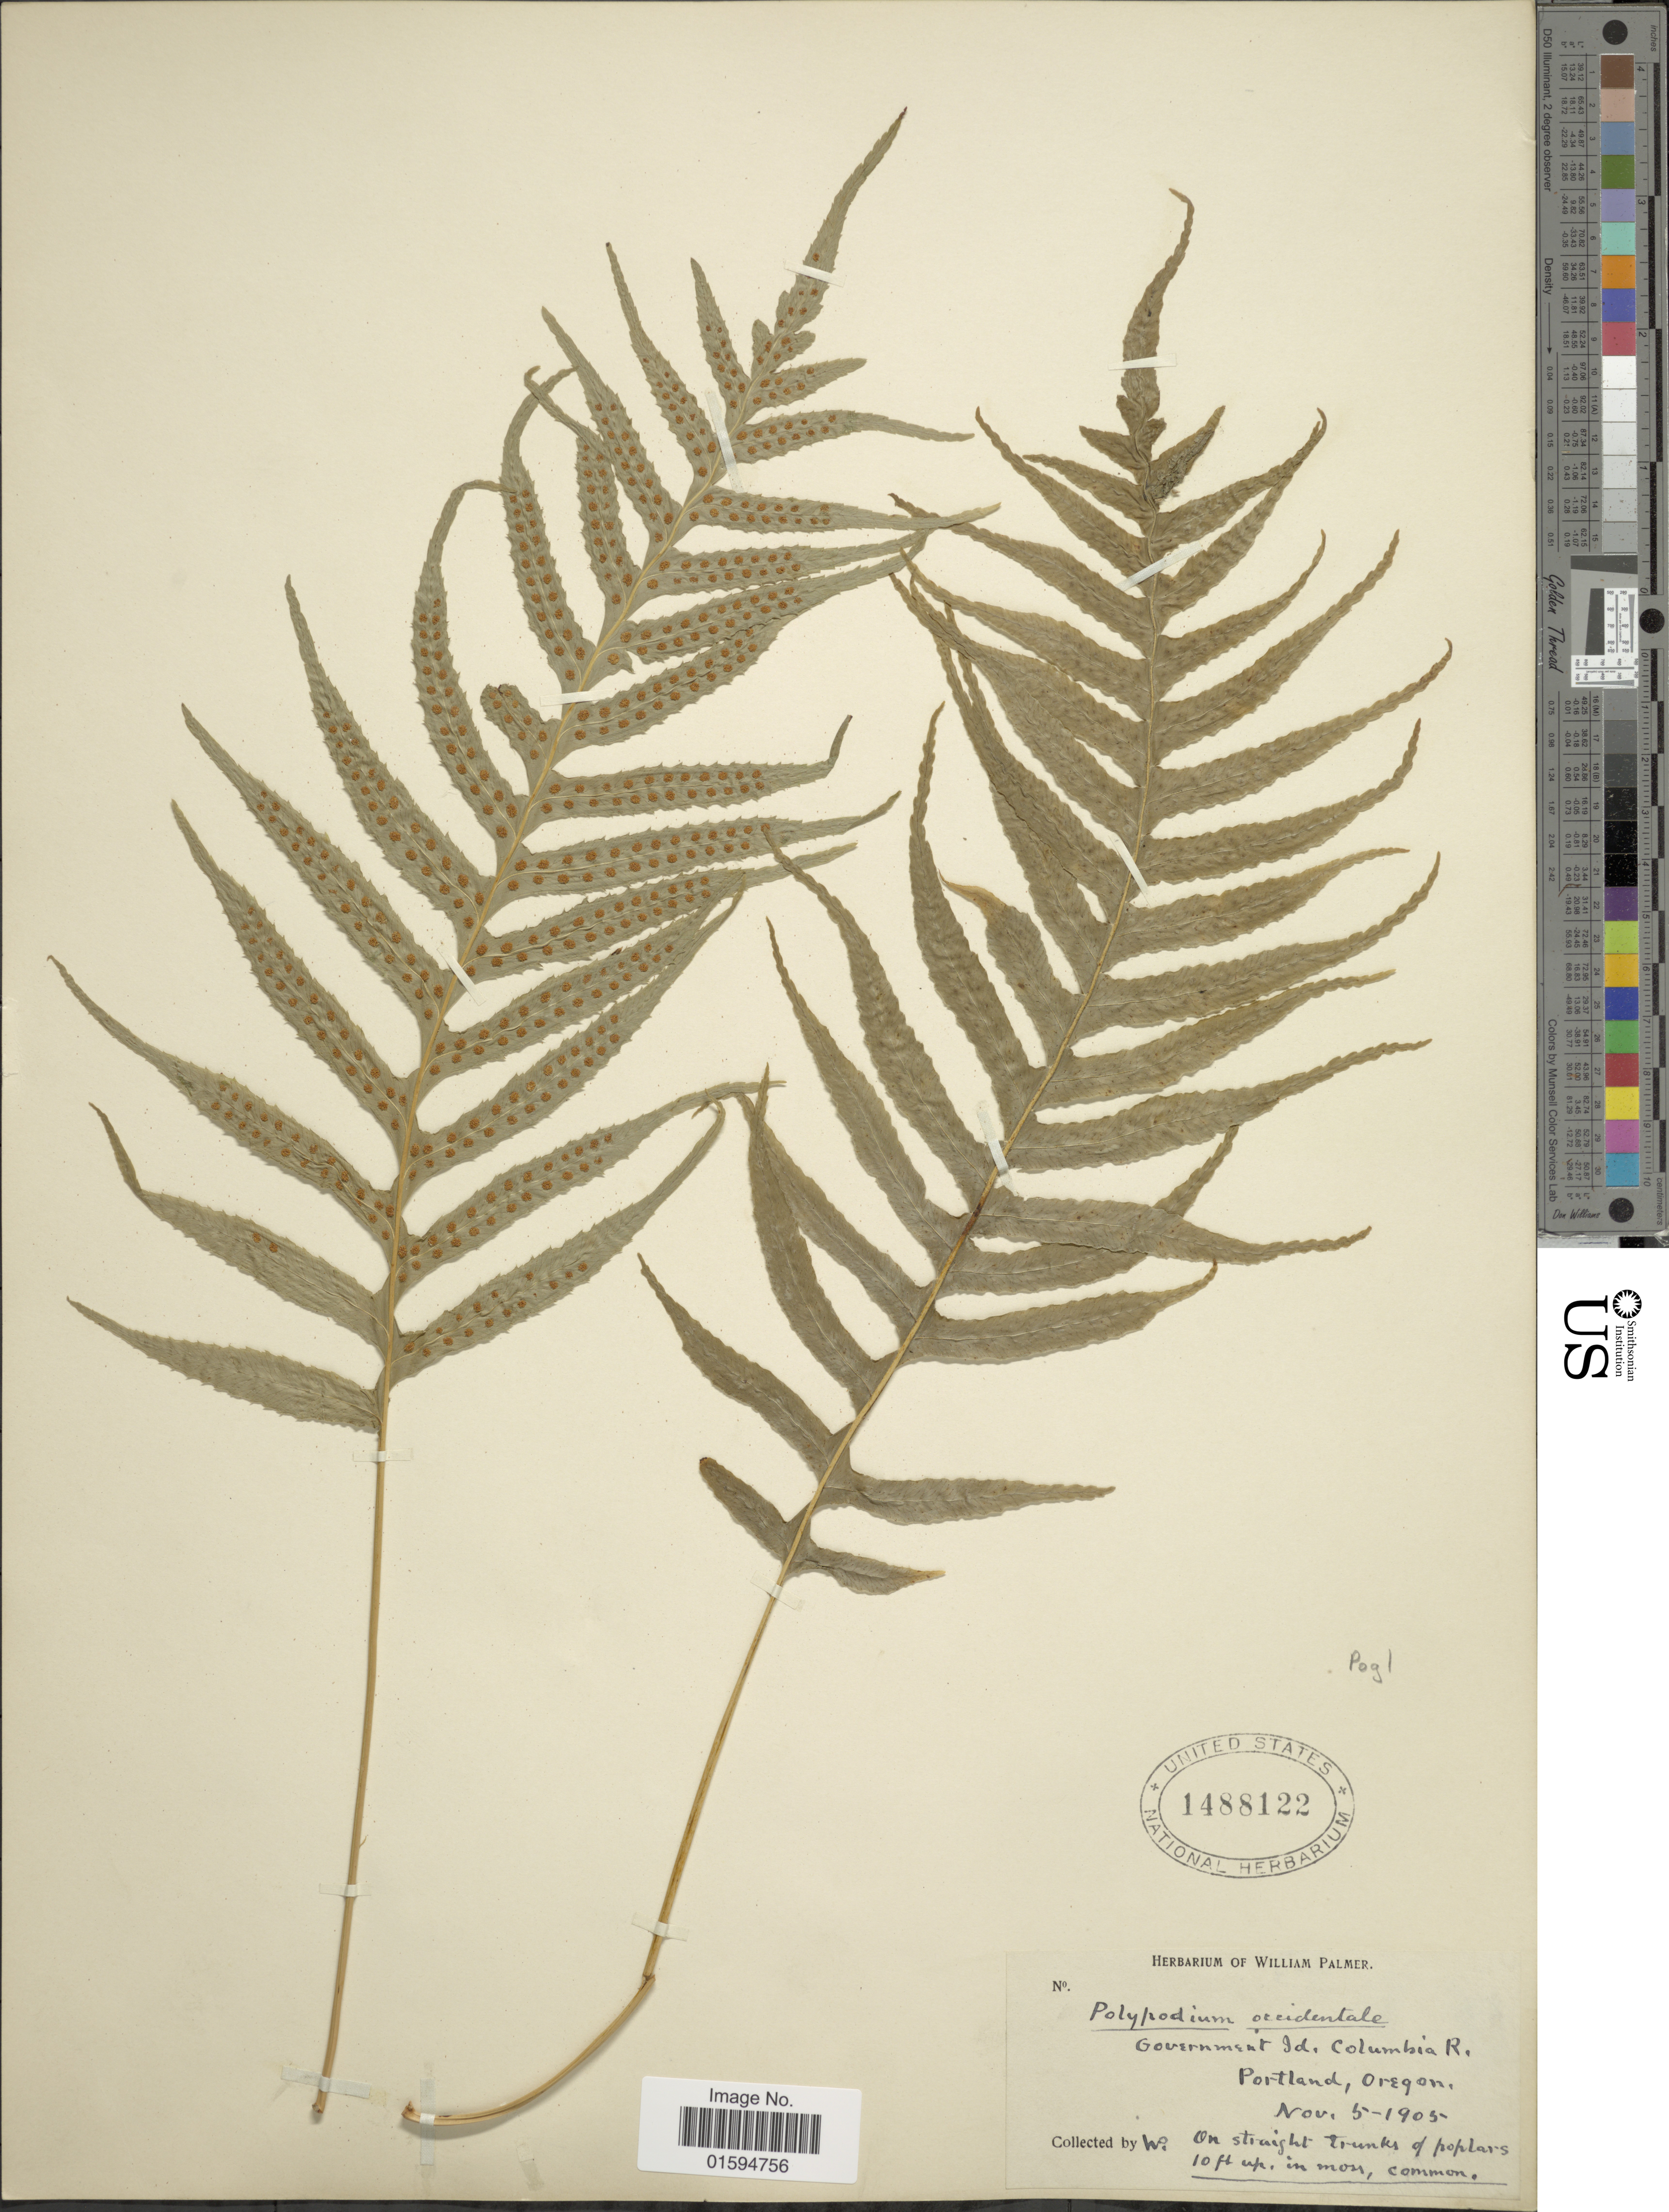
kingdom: Plantae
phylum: Tracheophyta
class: Polypodiopsida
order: Polypodiales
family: Polypodiaceae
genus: Polypodium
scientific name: Polypodium glycyrrhiza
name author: D.C. Eaton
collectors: W. Palmer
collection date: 1905-11-05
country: United States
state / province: Oregon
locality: Goverment Id. Colombia R. Portland, Oregon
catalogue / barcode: US 1488122